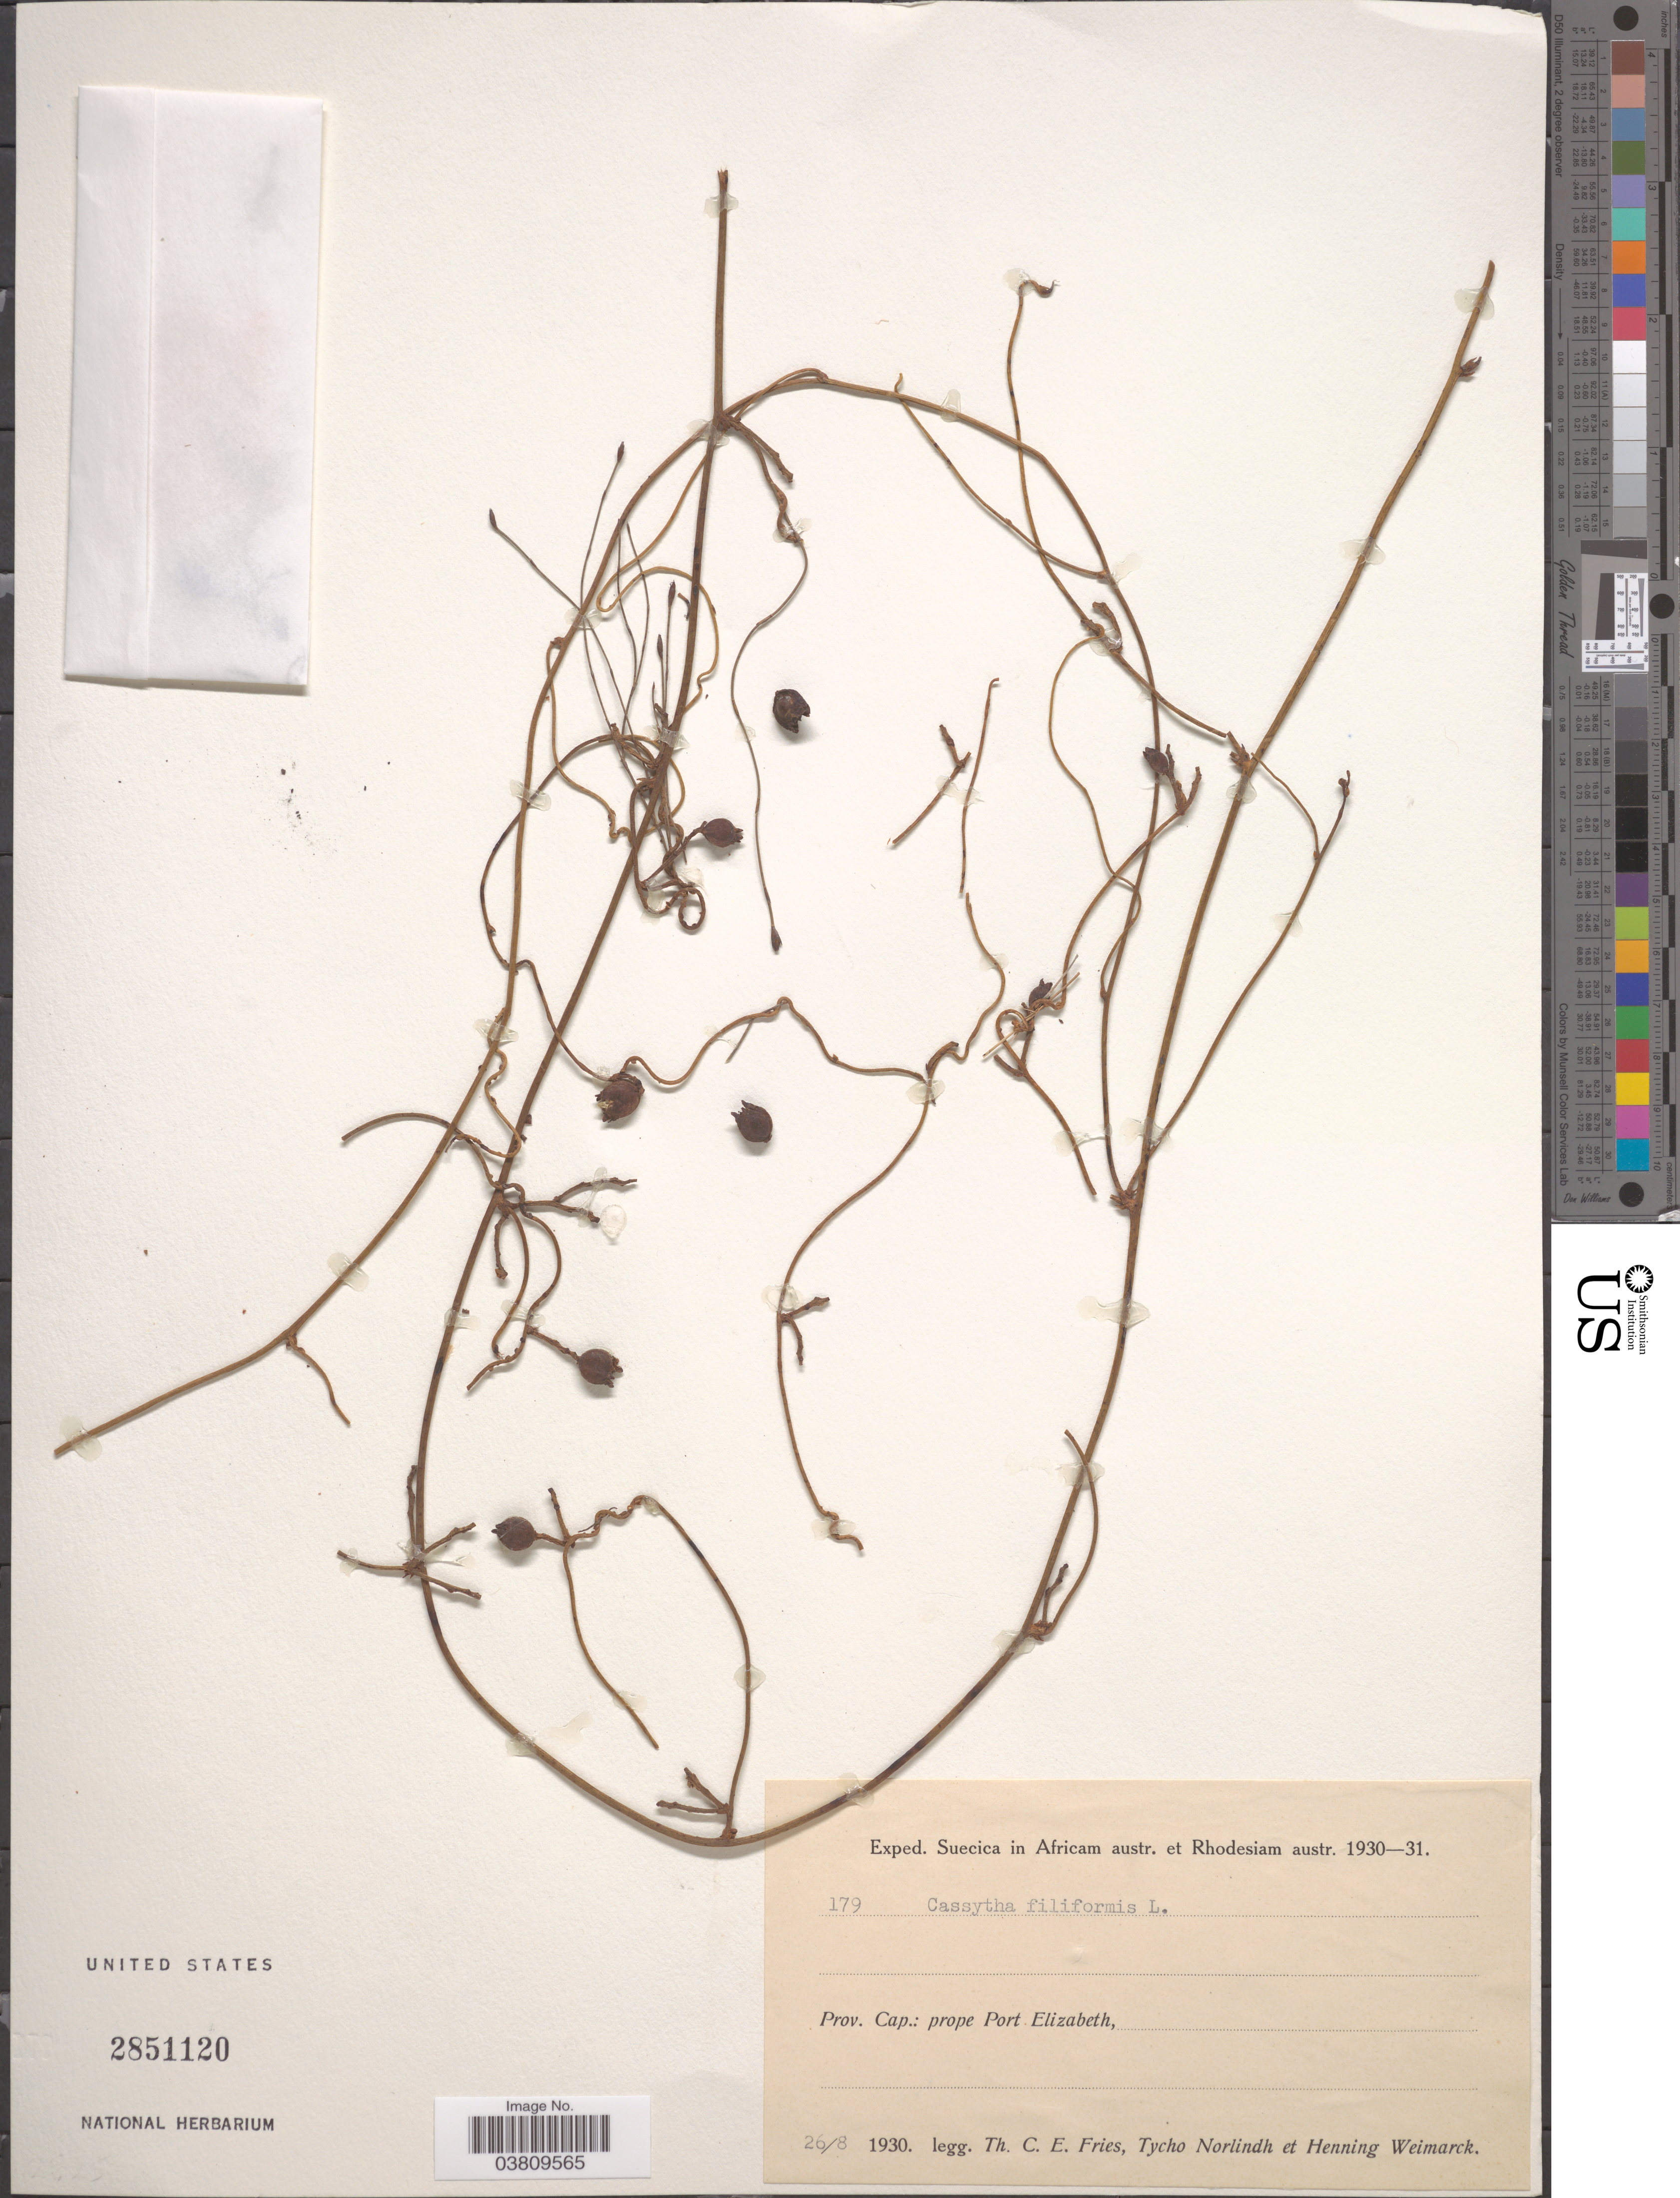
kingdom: Plantae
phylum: Tracheophyta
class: Magnoliopsida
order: Laurales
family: Lauraceae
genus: Cassytha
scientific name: Cassytha filiformis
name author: L.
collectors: T. C. E. Fries, N. T. Norlindh & H. Weimarck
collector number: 179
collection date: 1930-08-26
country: Zimbabwe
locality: Africam austr. et Rhodesiam austr. Prov. Cap.: prope Port Elizabeth.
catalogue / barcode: US 2851120